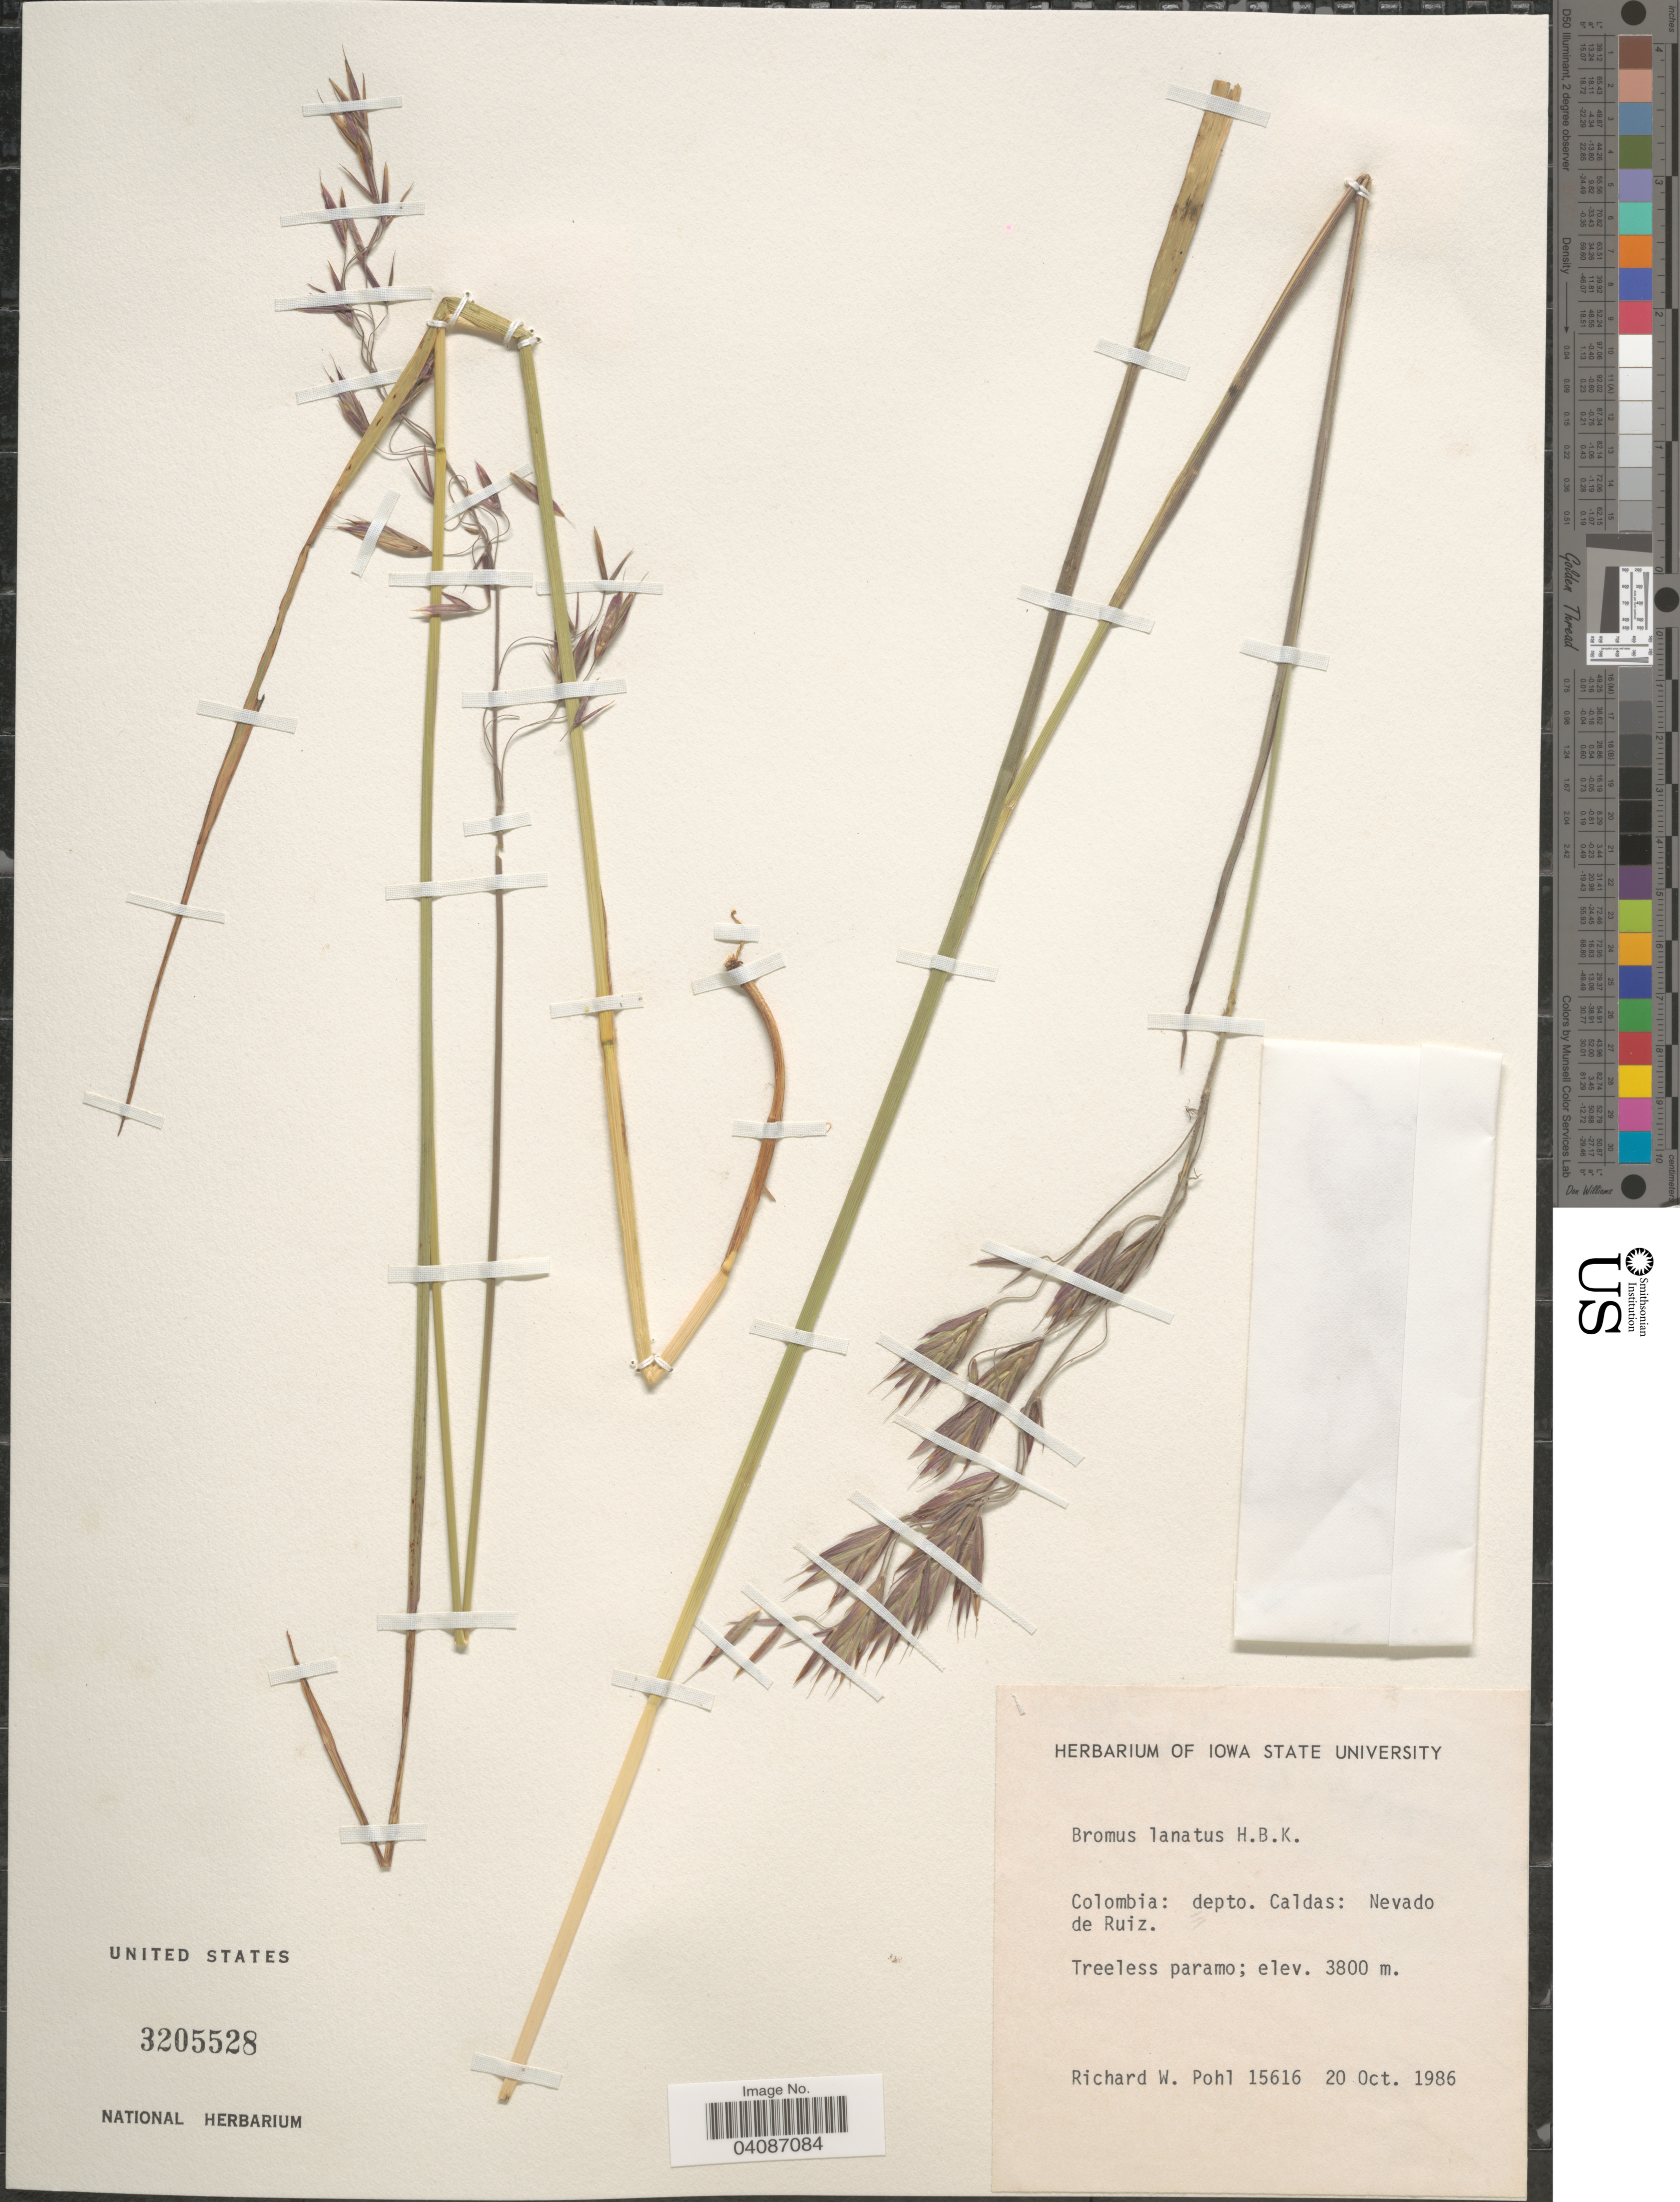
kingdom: Plantae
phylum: Tracheophyta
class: Liliopsida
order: Poales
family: Poaceae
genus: Bromus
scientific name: Bromus lanatus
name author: Kunth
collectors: R. W. Pohl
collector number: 15616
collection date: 1986-10-20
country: Colombia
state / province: Caldas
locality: Depto. Caldas: Nevado de Ruiz.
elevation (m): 3800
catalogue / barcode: US 3205528